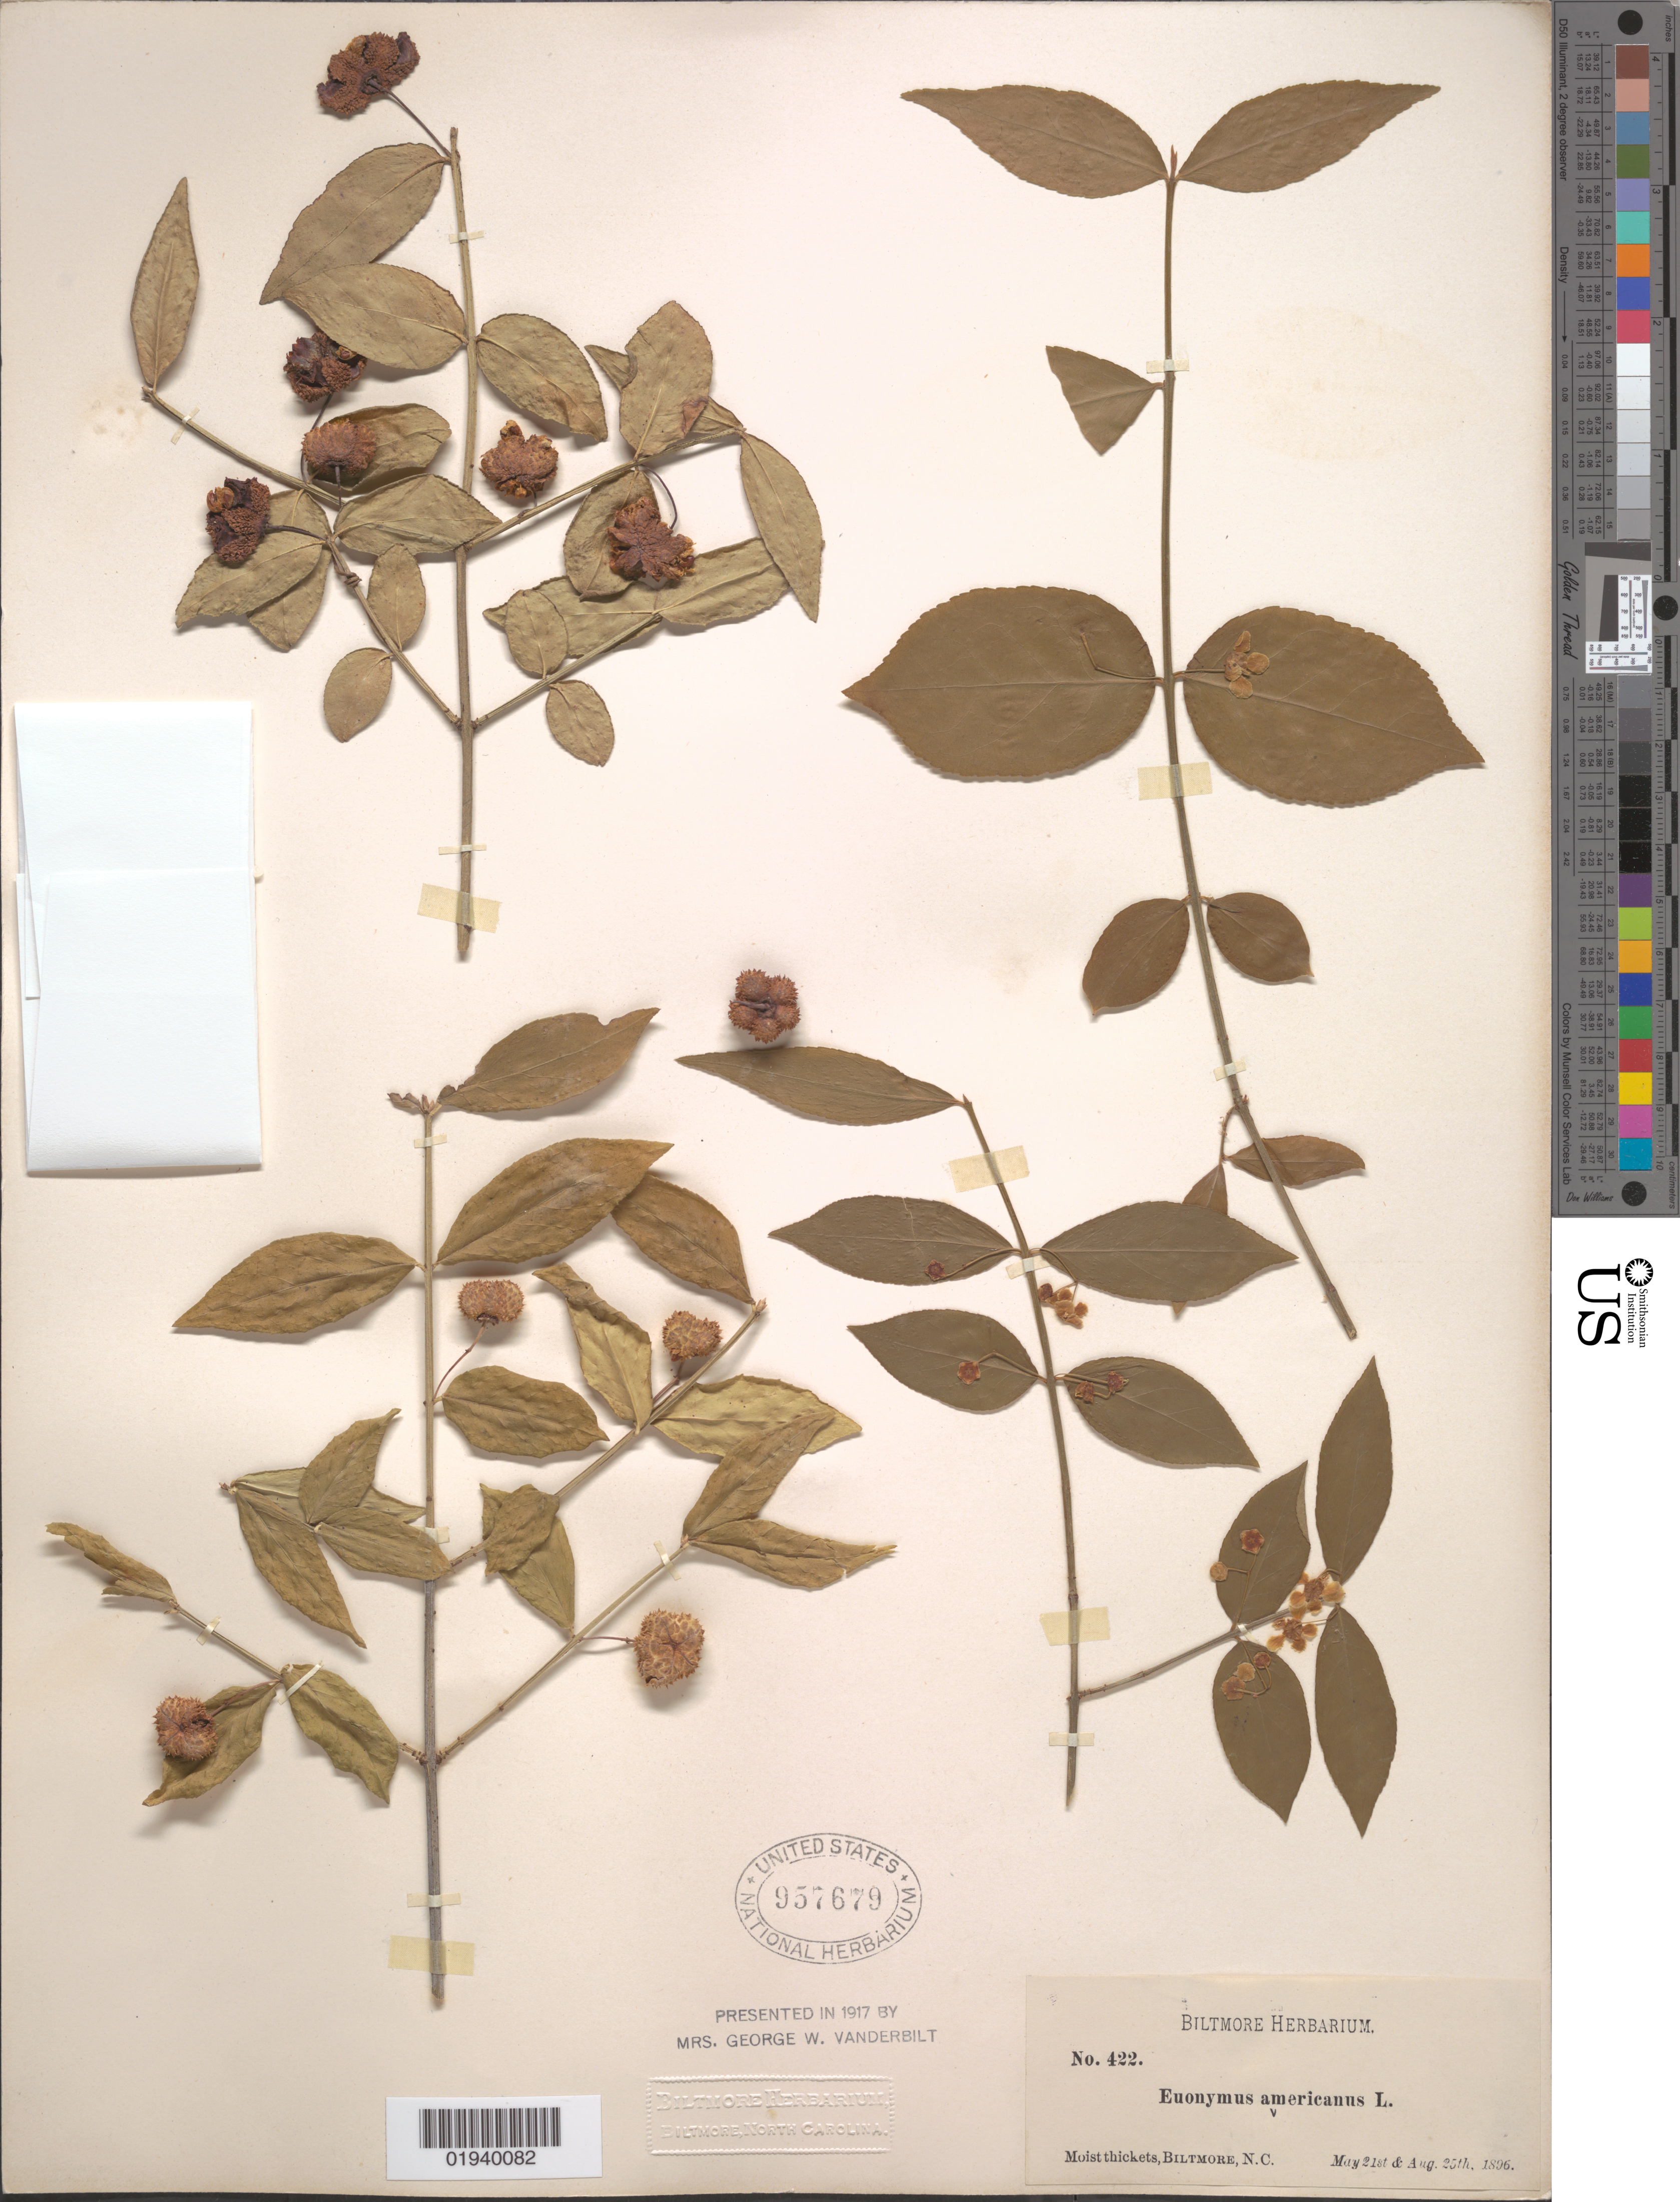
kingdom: Plantae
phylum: Tracheophyta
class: Magnoliopsida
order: Celastrales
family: Celastraceae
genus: Euonymus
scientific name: Euonymus americanus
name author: L.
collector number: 422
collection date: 1896-05-24,1896-08-25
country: United States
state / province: North Carolina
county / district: Buncombe County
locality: Biltmore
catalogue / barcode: US 957679